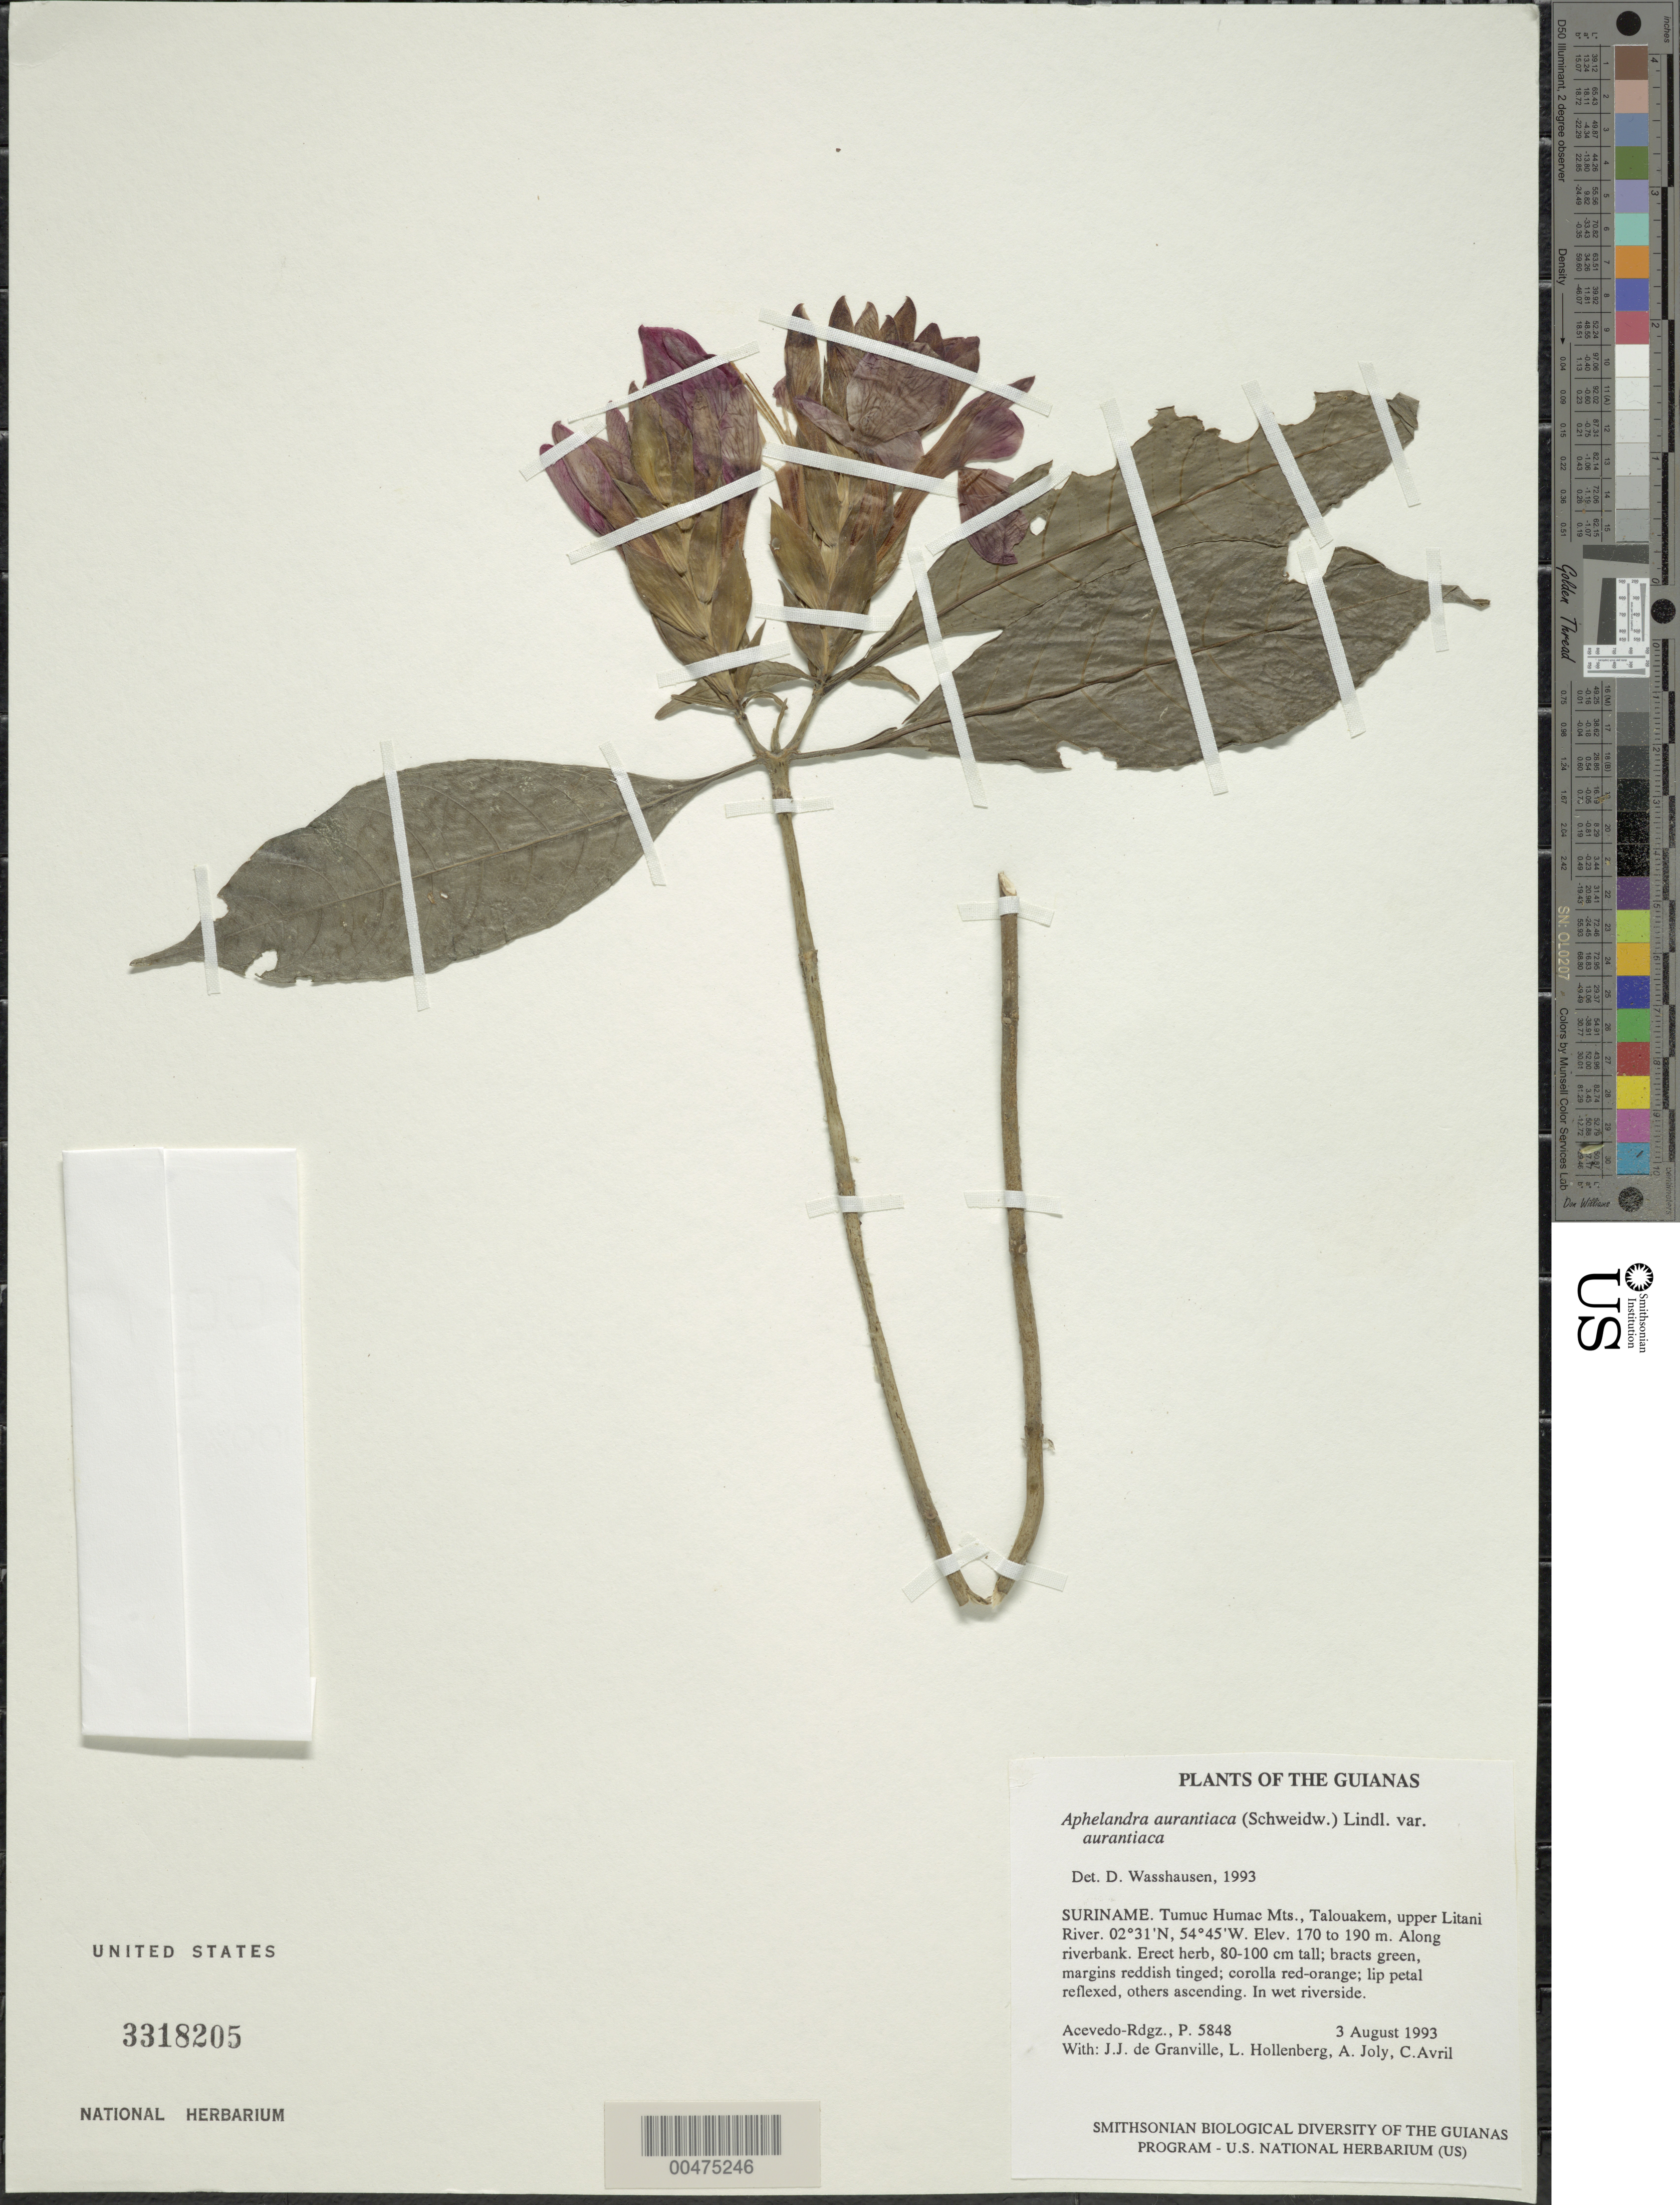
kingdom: Plantae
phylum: Tracheophyta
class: Magnoliopsida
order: Lamiales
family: Acanthaceae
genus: Aphelandra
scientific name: Aphelandra aurantiaca var. aurantiaca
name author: (Scheidw.) Lindl.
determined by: Wasshausen, Dieter C., (BOT), Smithsonian Institution - National Museum of Natural History (UNITED STATES)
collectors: P. Acevedo-Rodr., J.-J. de Granville, A. Joly, A. Boyer & L. Hollenberg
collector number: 5848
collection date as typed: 03 Aug 1993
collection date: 1993-08-03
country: Suriname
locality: Tumuc Humac Mts., Talouakem, upper Litani River.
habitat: Along riverbank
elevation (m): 170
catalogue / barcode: US 3318205